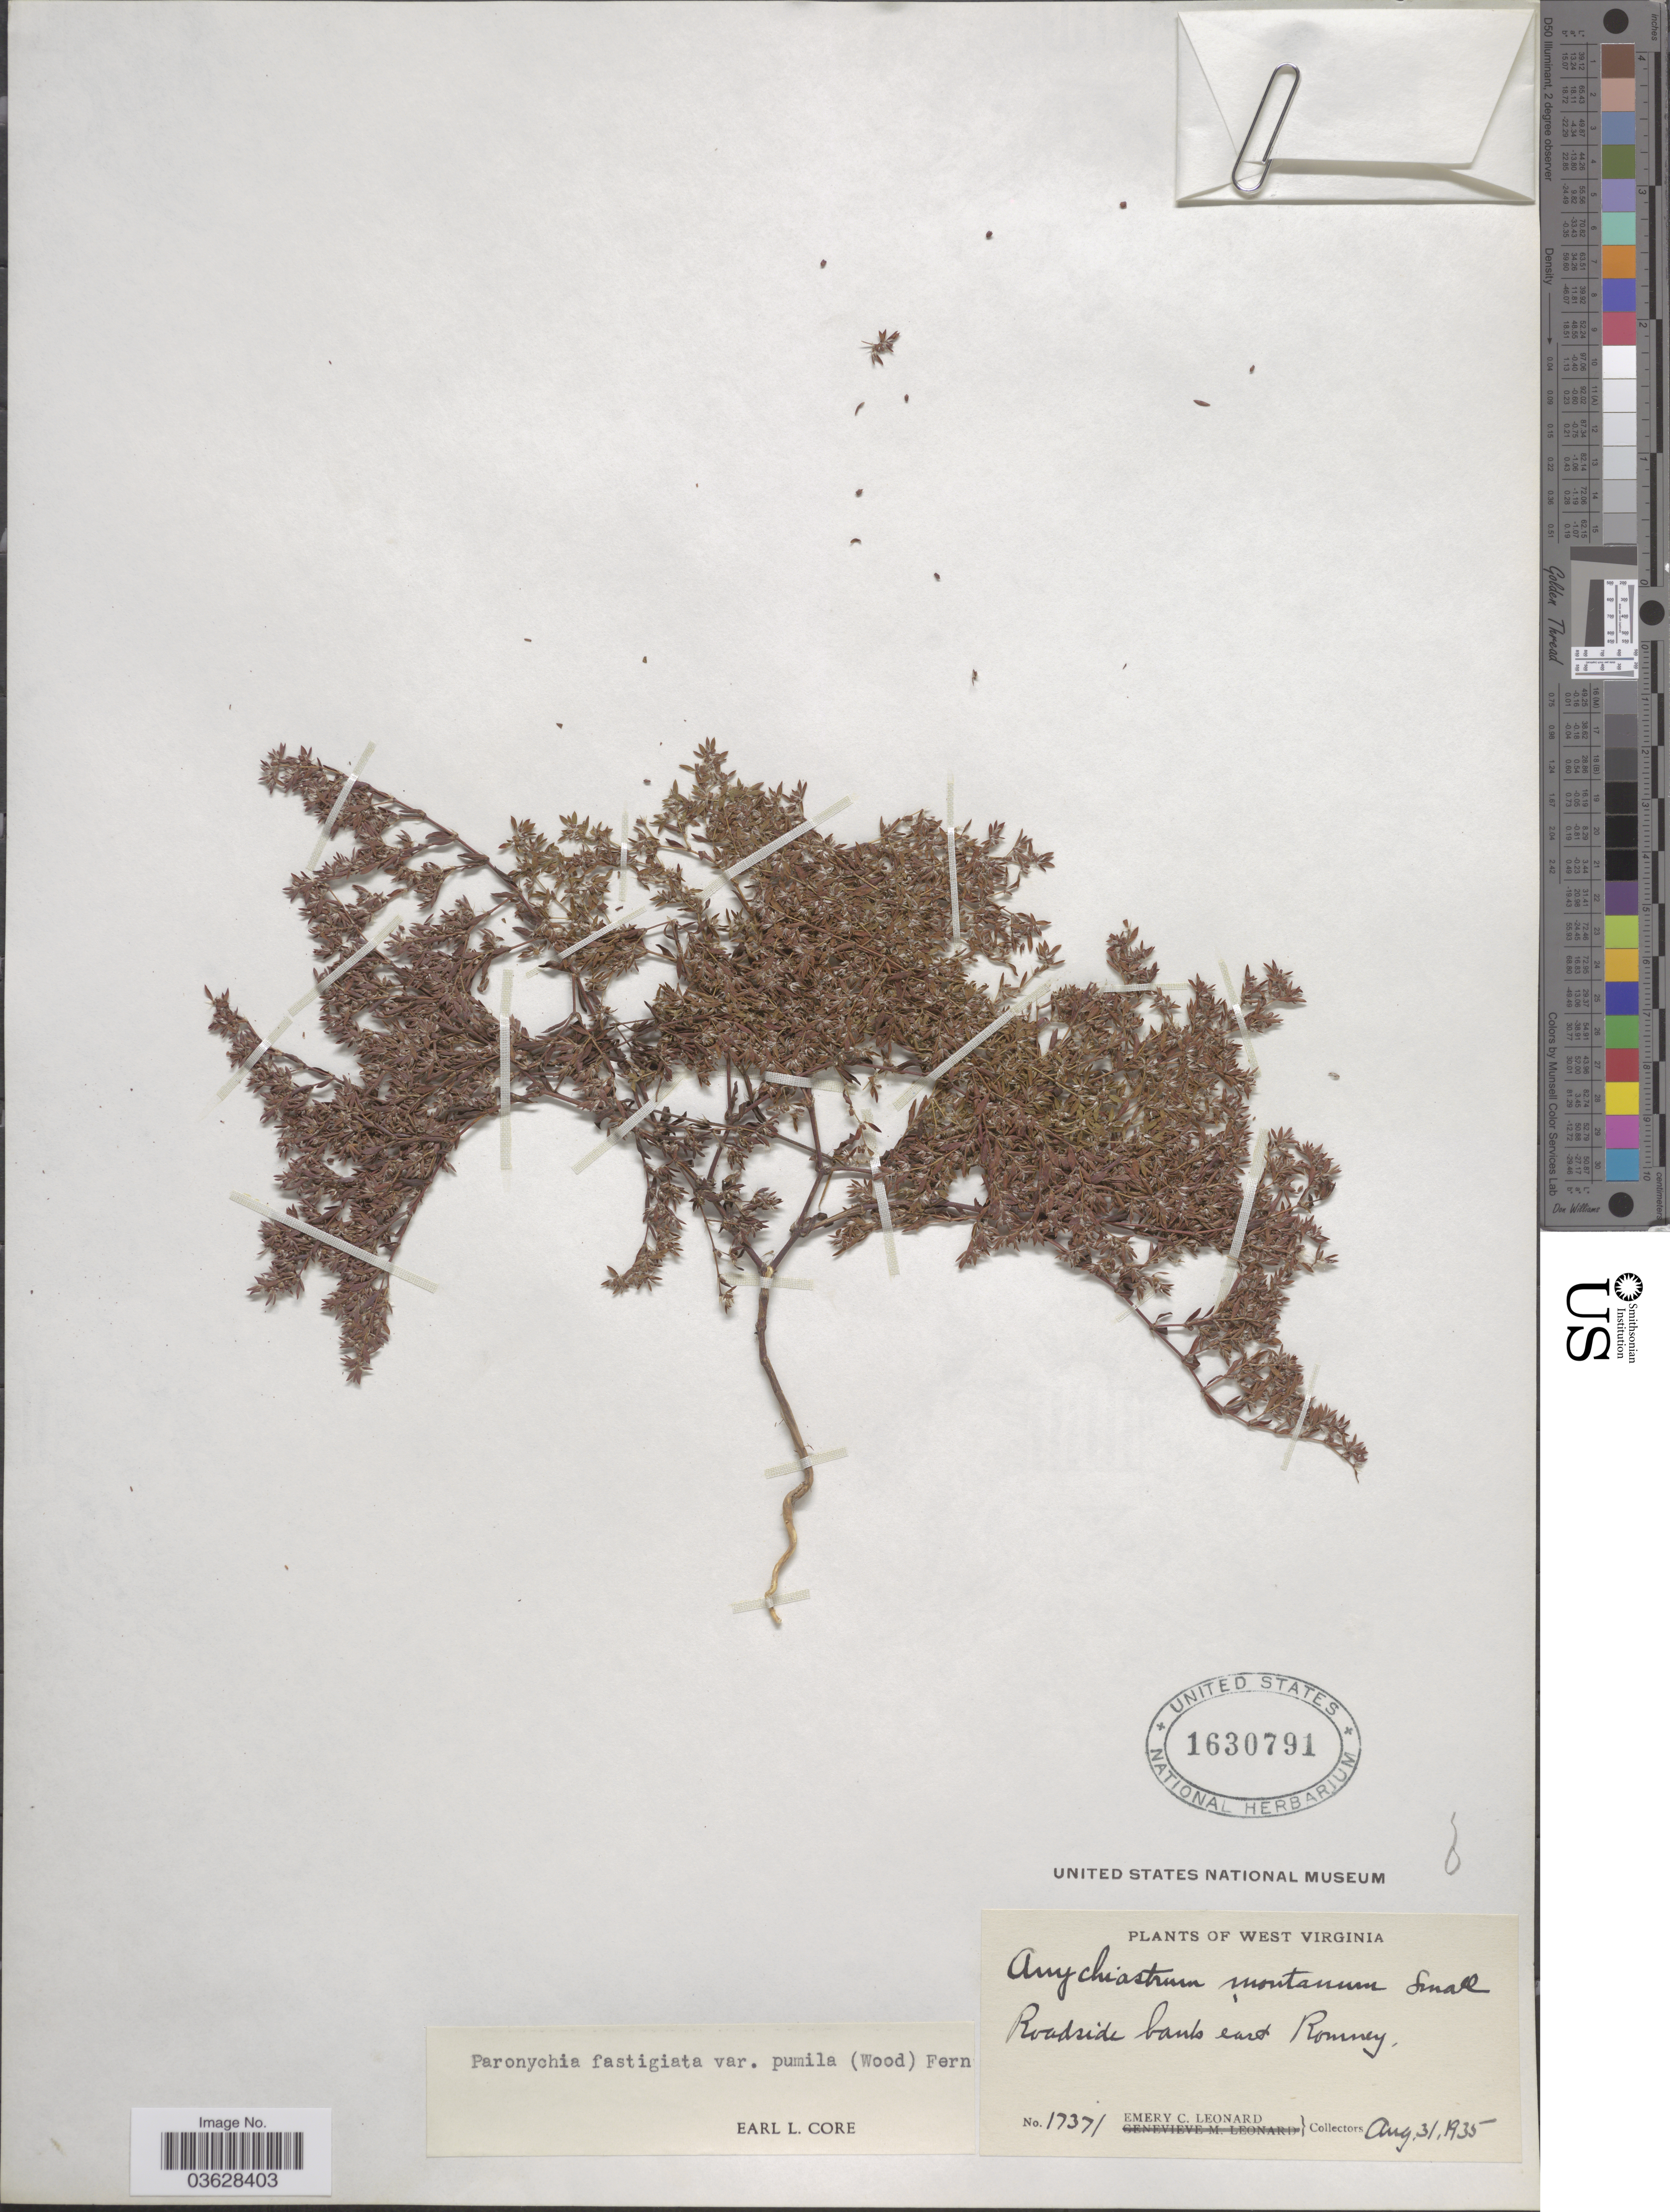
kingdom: Plantae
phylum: Tracheophyta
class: Magnoliopsida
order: Caryophyllales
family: Caryophyllaceae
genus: Paronychia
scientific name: Paronychia fastigiata var. pumila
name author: (Alph. Wood) Fernald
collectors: E. C. Leonard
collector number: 17371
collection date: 1935-08-31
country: United States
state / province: West Virginia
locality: Roadside bank east Romney.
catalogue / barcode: US 1630791